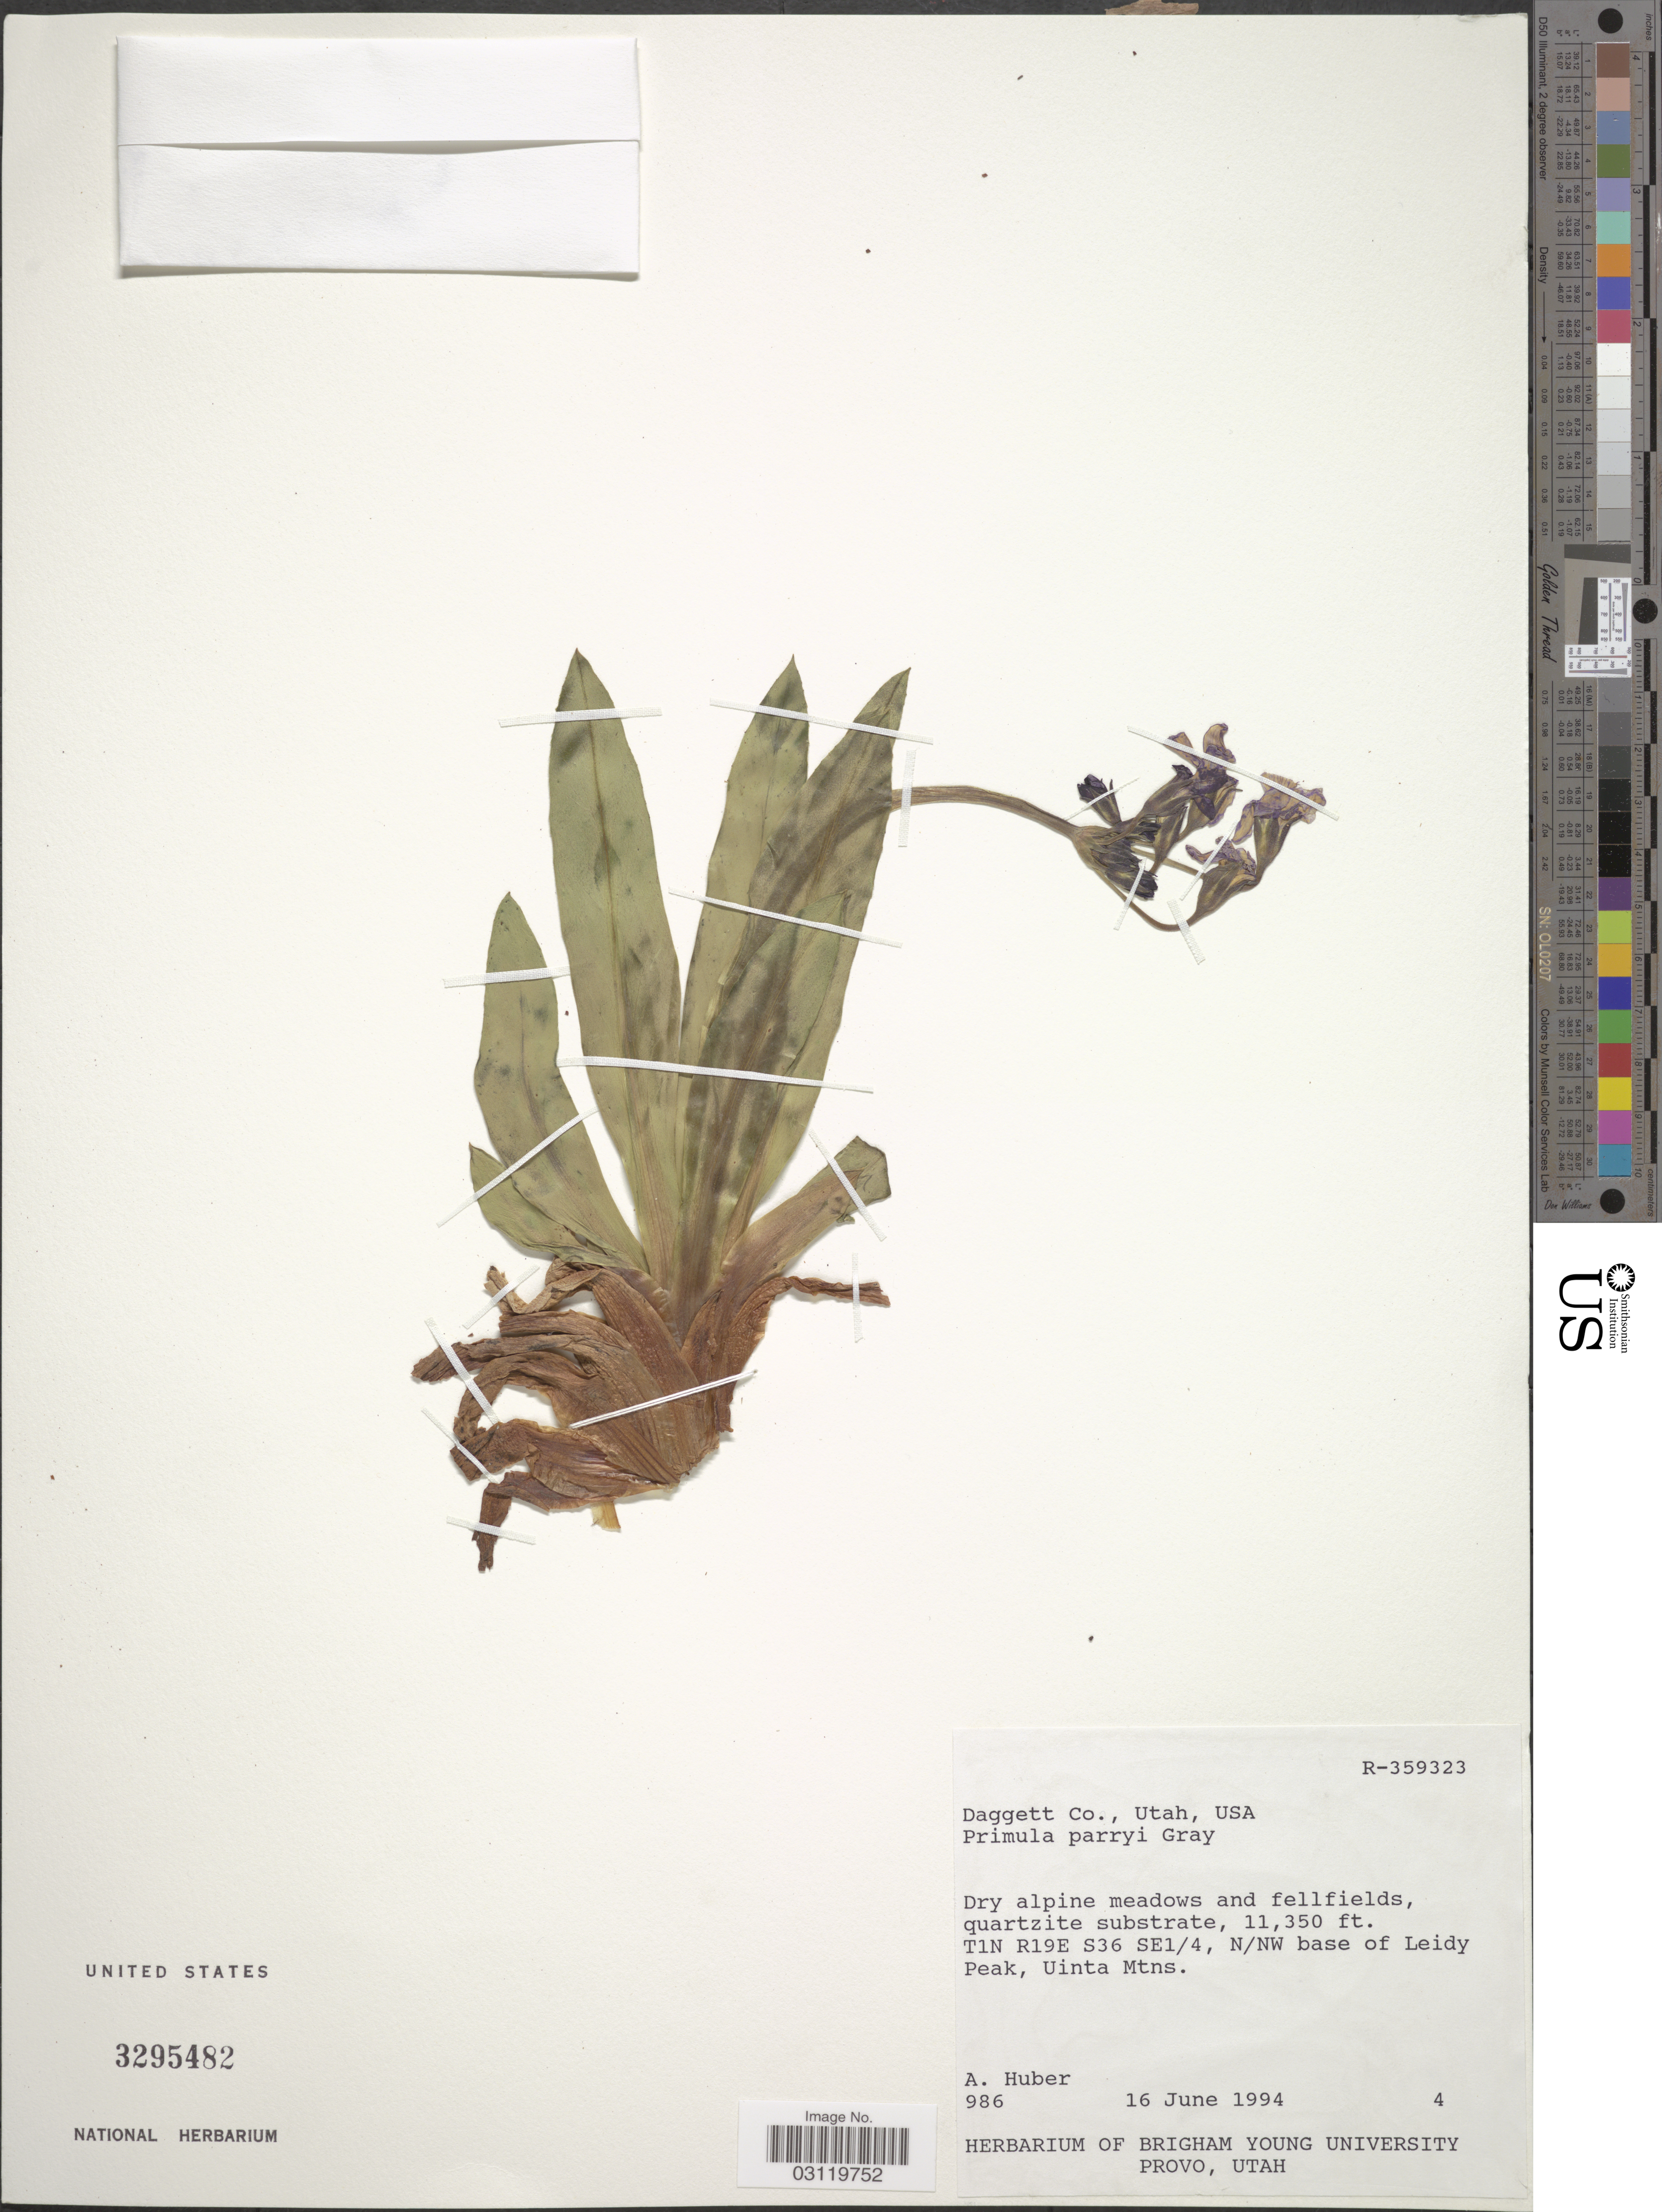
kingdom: Plantae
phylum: Tracheophyta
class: Magnoliopsida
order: Ericales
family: Primulaceae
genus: Primula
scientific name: Primula parryi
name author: A. Gray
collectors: A. Huber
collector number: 986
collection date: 1994-06-16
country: United States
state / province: Utah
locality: Daggett Co., T1N R19E S36 SE1/4, N/NW base of Leidy Peak, Uinta Mtns.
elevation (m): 3459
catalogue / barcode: US 3295482